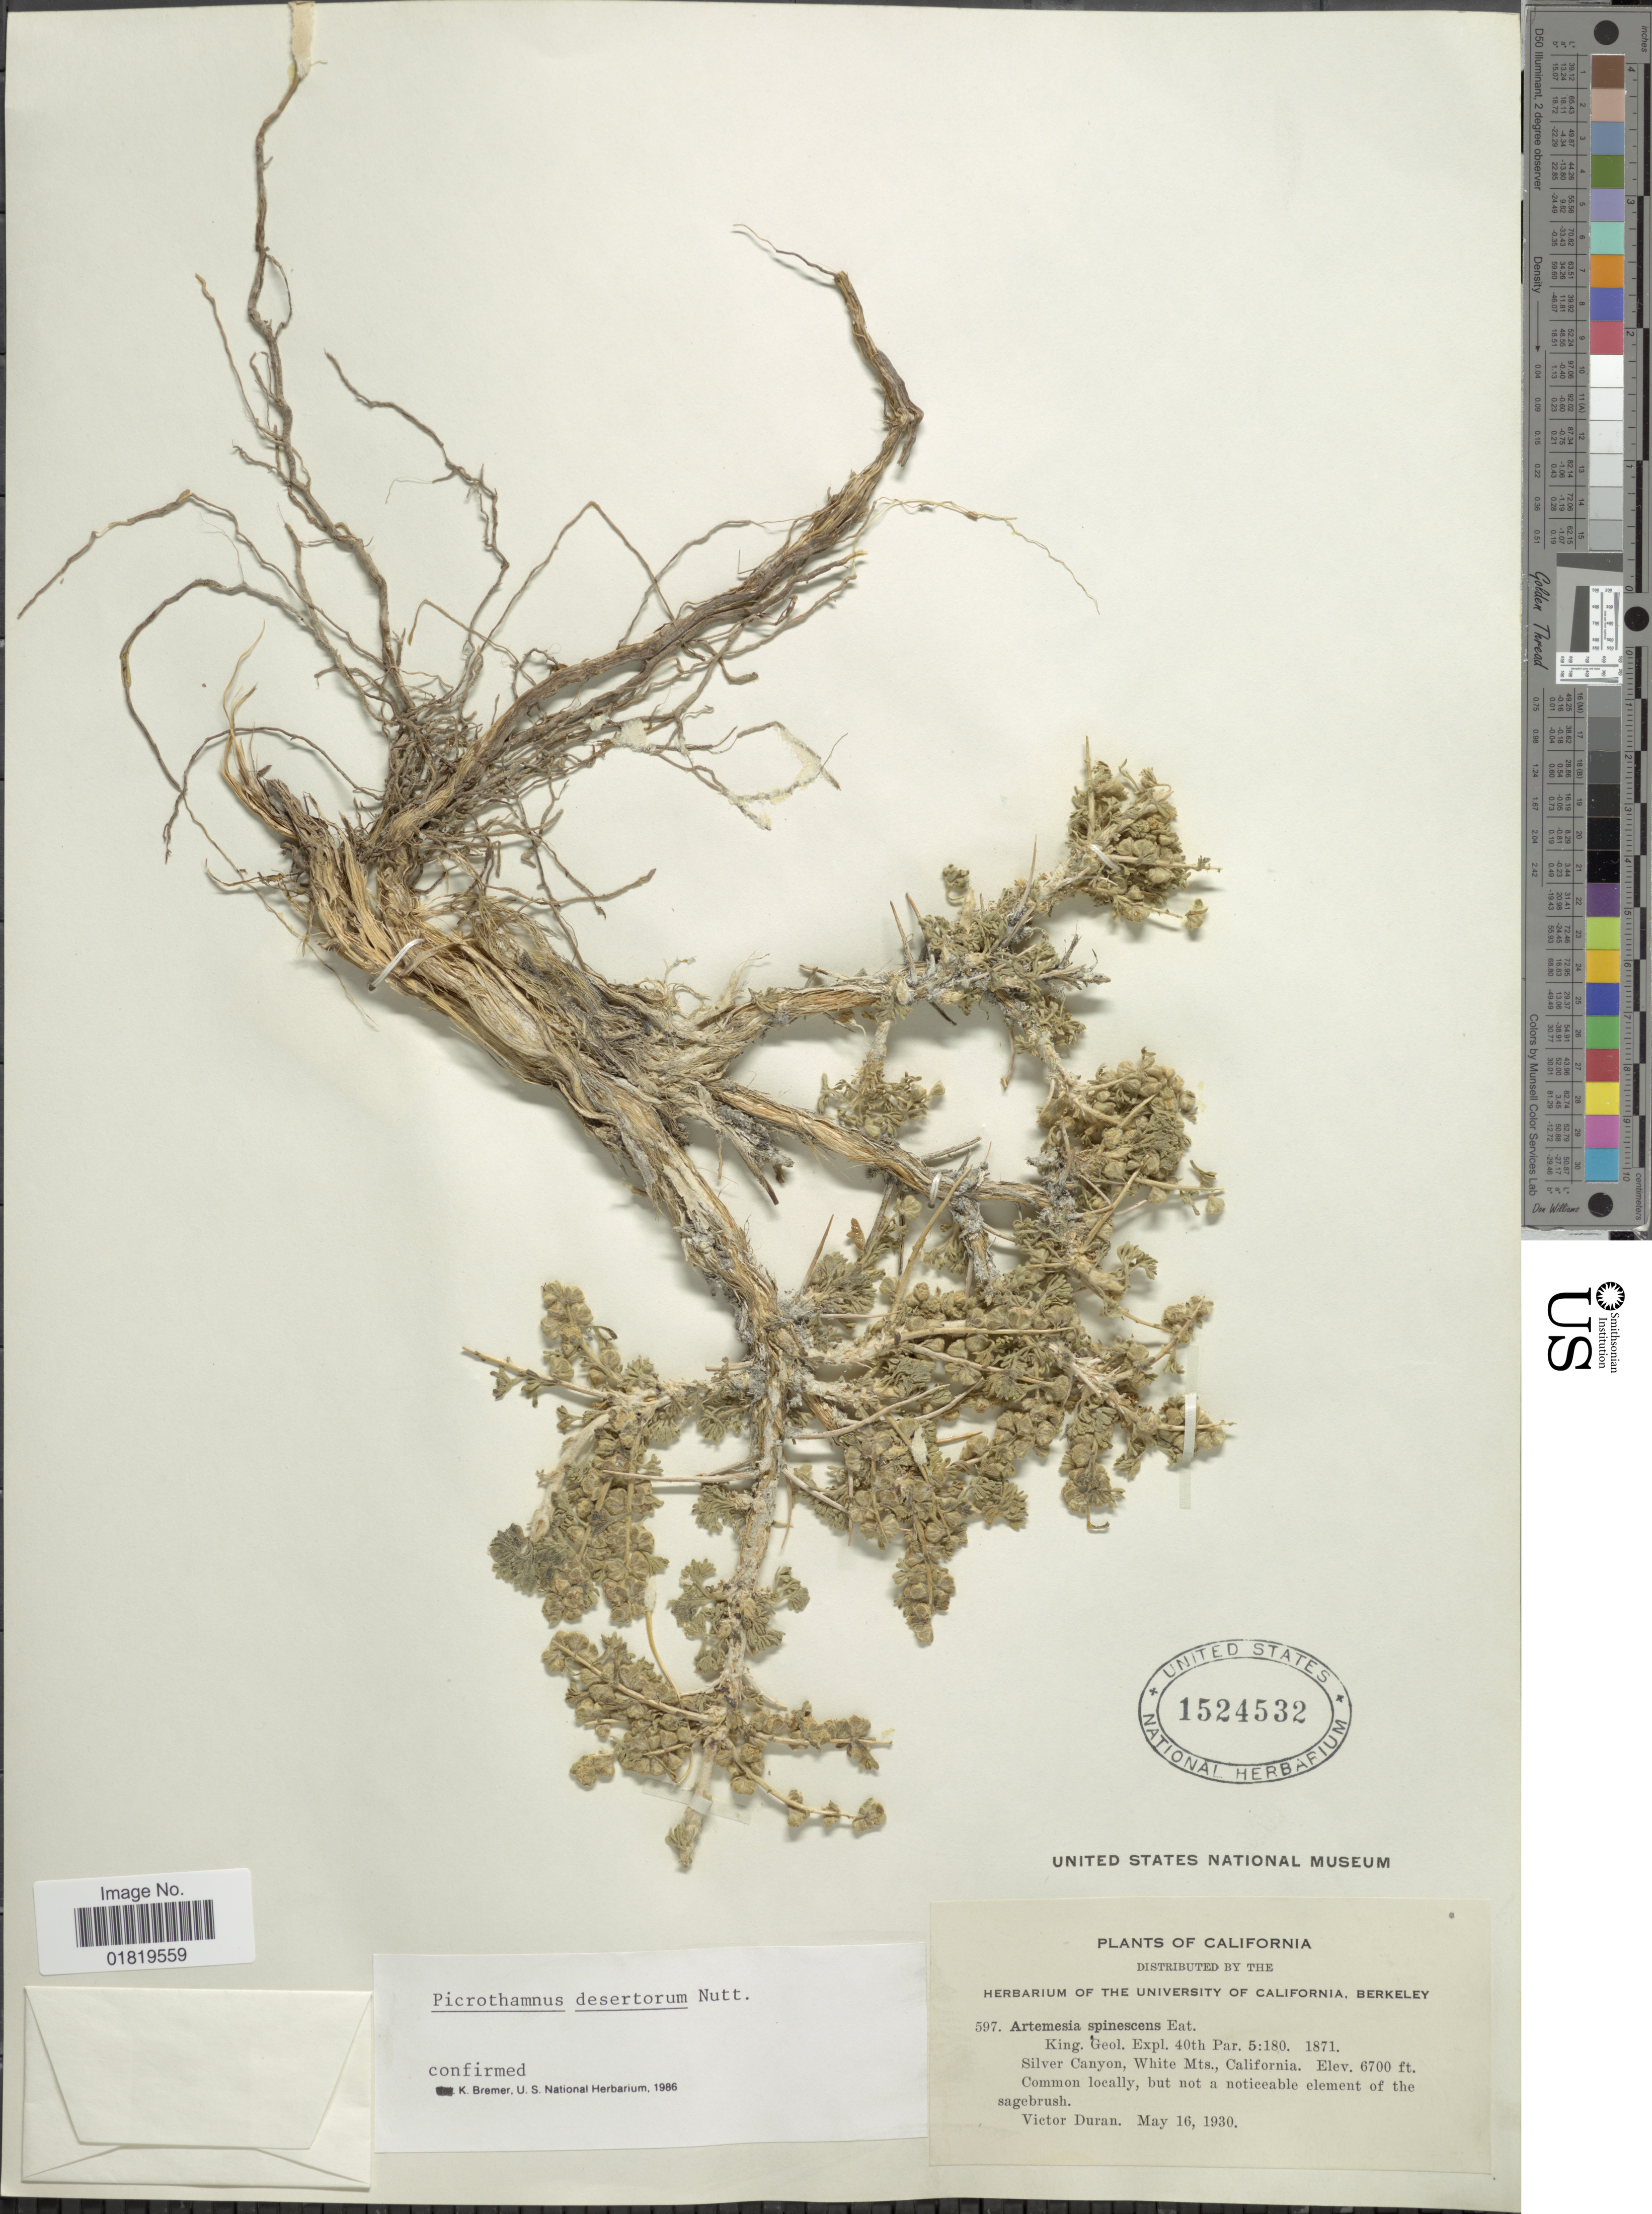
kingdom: Plantae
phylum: Tracheophyta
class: Magnoliopsida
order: Asterales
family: Asteraceae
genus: Picrothamnus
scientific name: Picrothamnus desertorum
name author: Nutt.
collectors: V. Duran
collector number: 597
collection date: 1930-05-16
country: United States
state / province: California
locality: Silver Canyon, White Mts.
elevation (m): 2042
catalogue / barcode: US 1524532